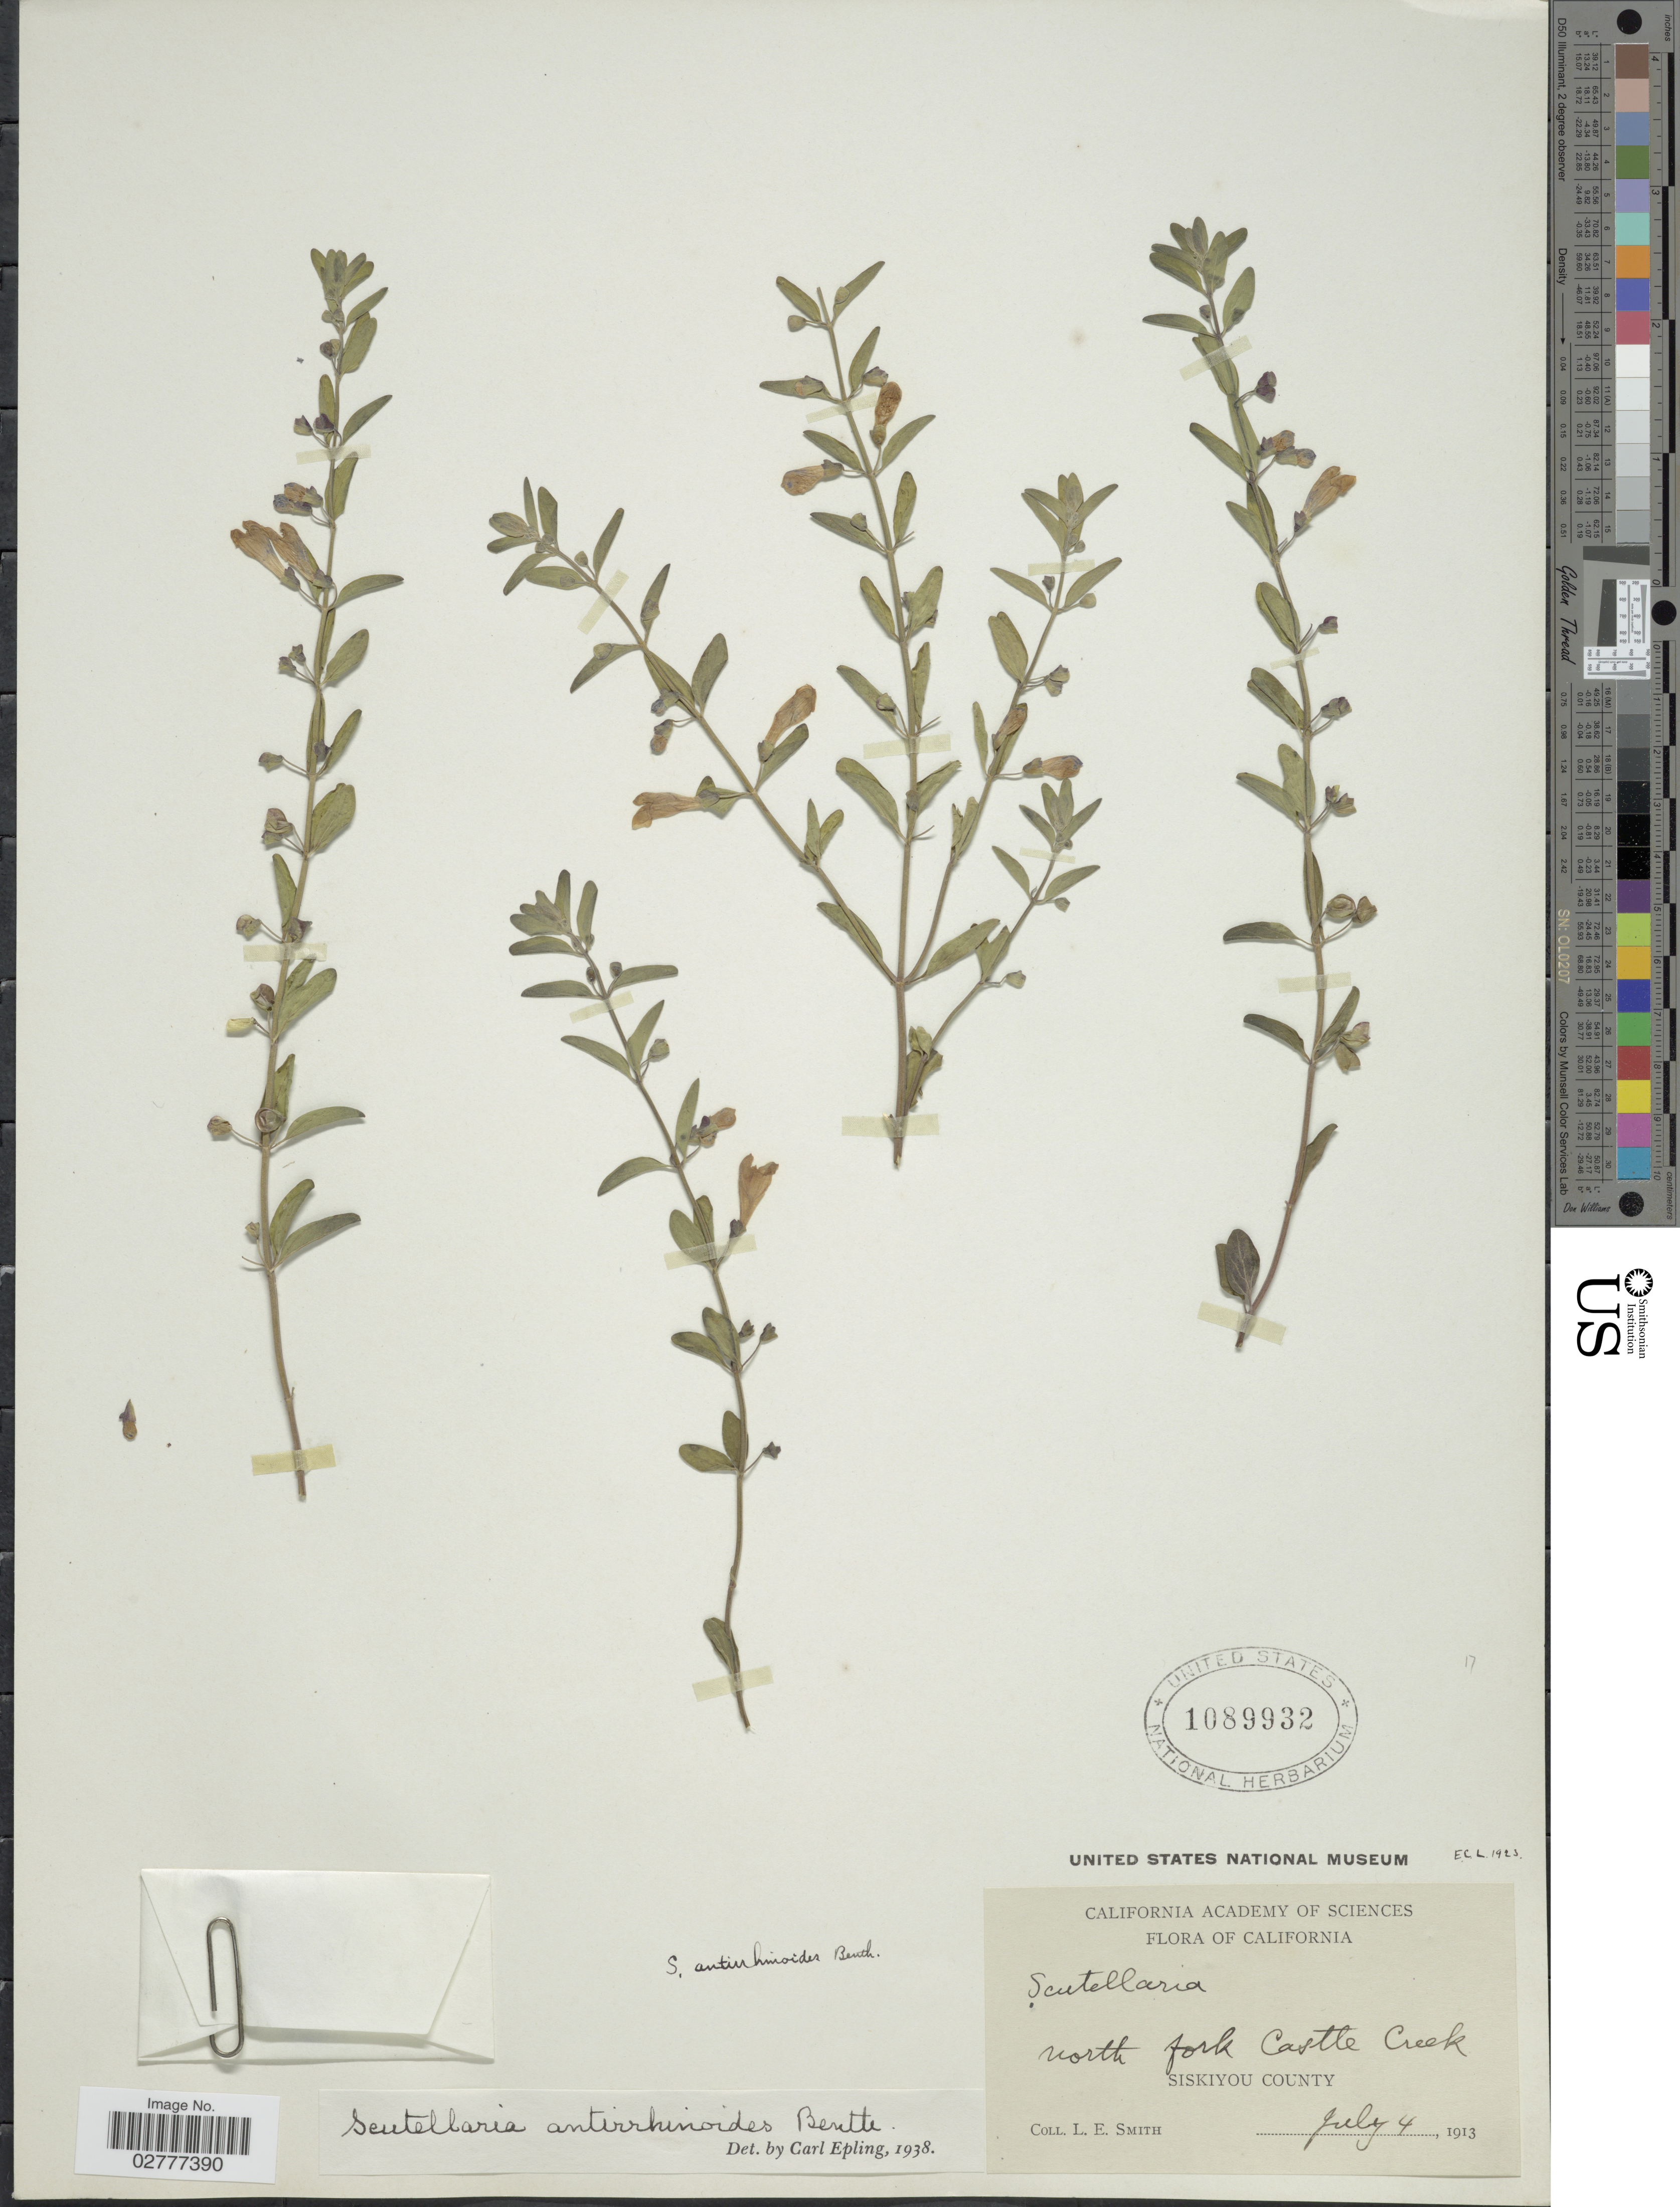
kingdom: Plantae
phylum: Tracheophyta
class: Magnoliopsida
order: Lamiales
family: Lamiaceae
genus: Scutellaria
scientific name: Scutellaria antirrhinoides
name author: Benth.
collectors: L. E. Smith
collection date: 1913-07-04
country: United States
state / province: California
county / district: Siskiyou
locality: North fork Castle Creek, Siskiyou County.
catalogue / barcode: US 1089932